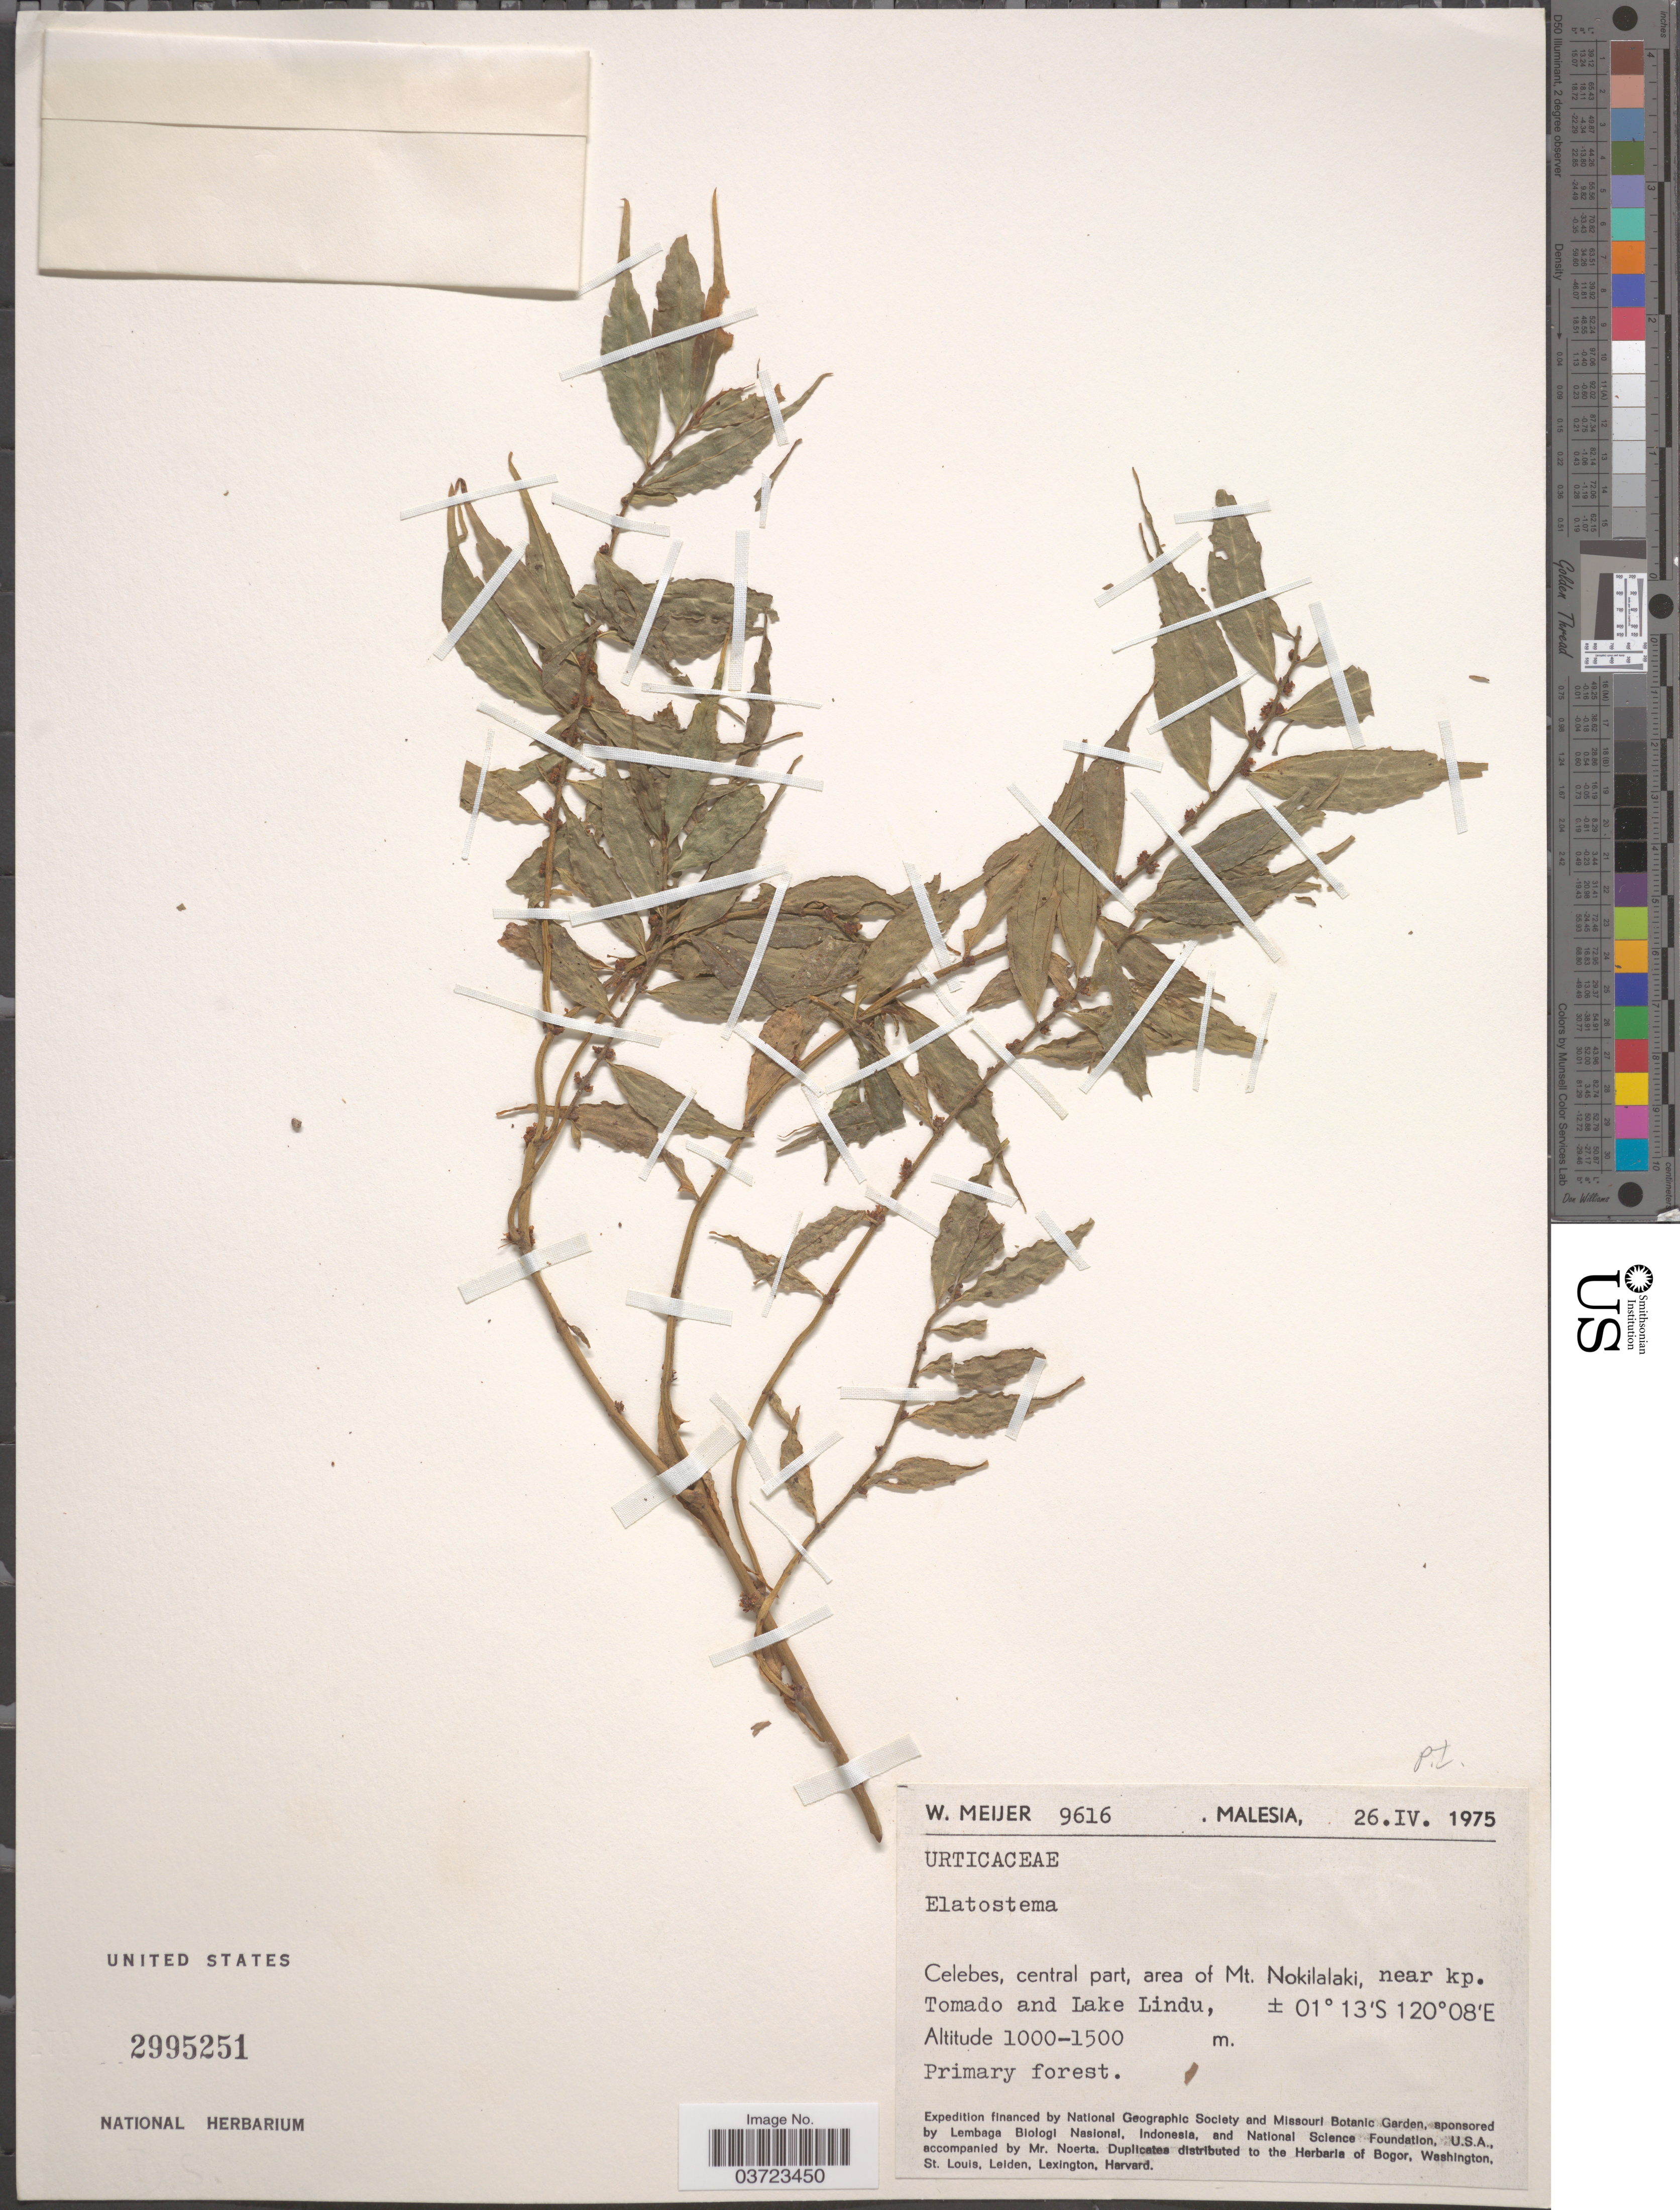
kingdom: Plantae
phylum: Tracheophyta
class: Magnoliopsida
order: Rosales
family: Urticaceae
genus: Elatostema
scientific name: Elatostema sp.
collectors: W. Meijer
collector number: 9616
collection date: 1975-04-26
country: Malaysia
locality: Celebes, central part, area of Mt. Nokilalaki, near kp. Tomado and Lake Lindu.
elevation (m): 1000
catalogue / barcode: US 2995251